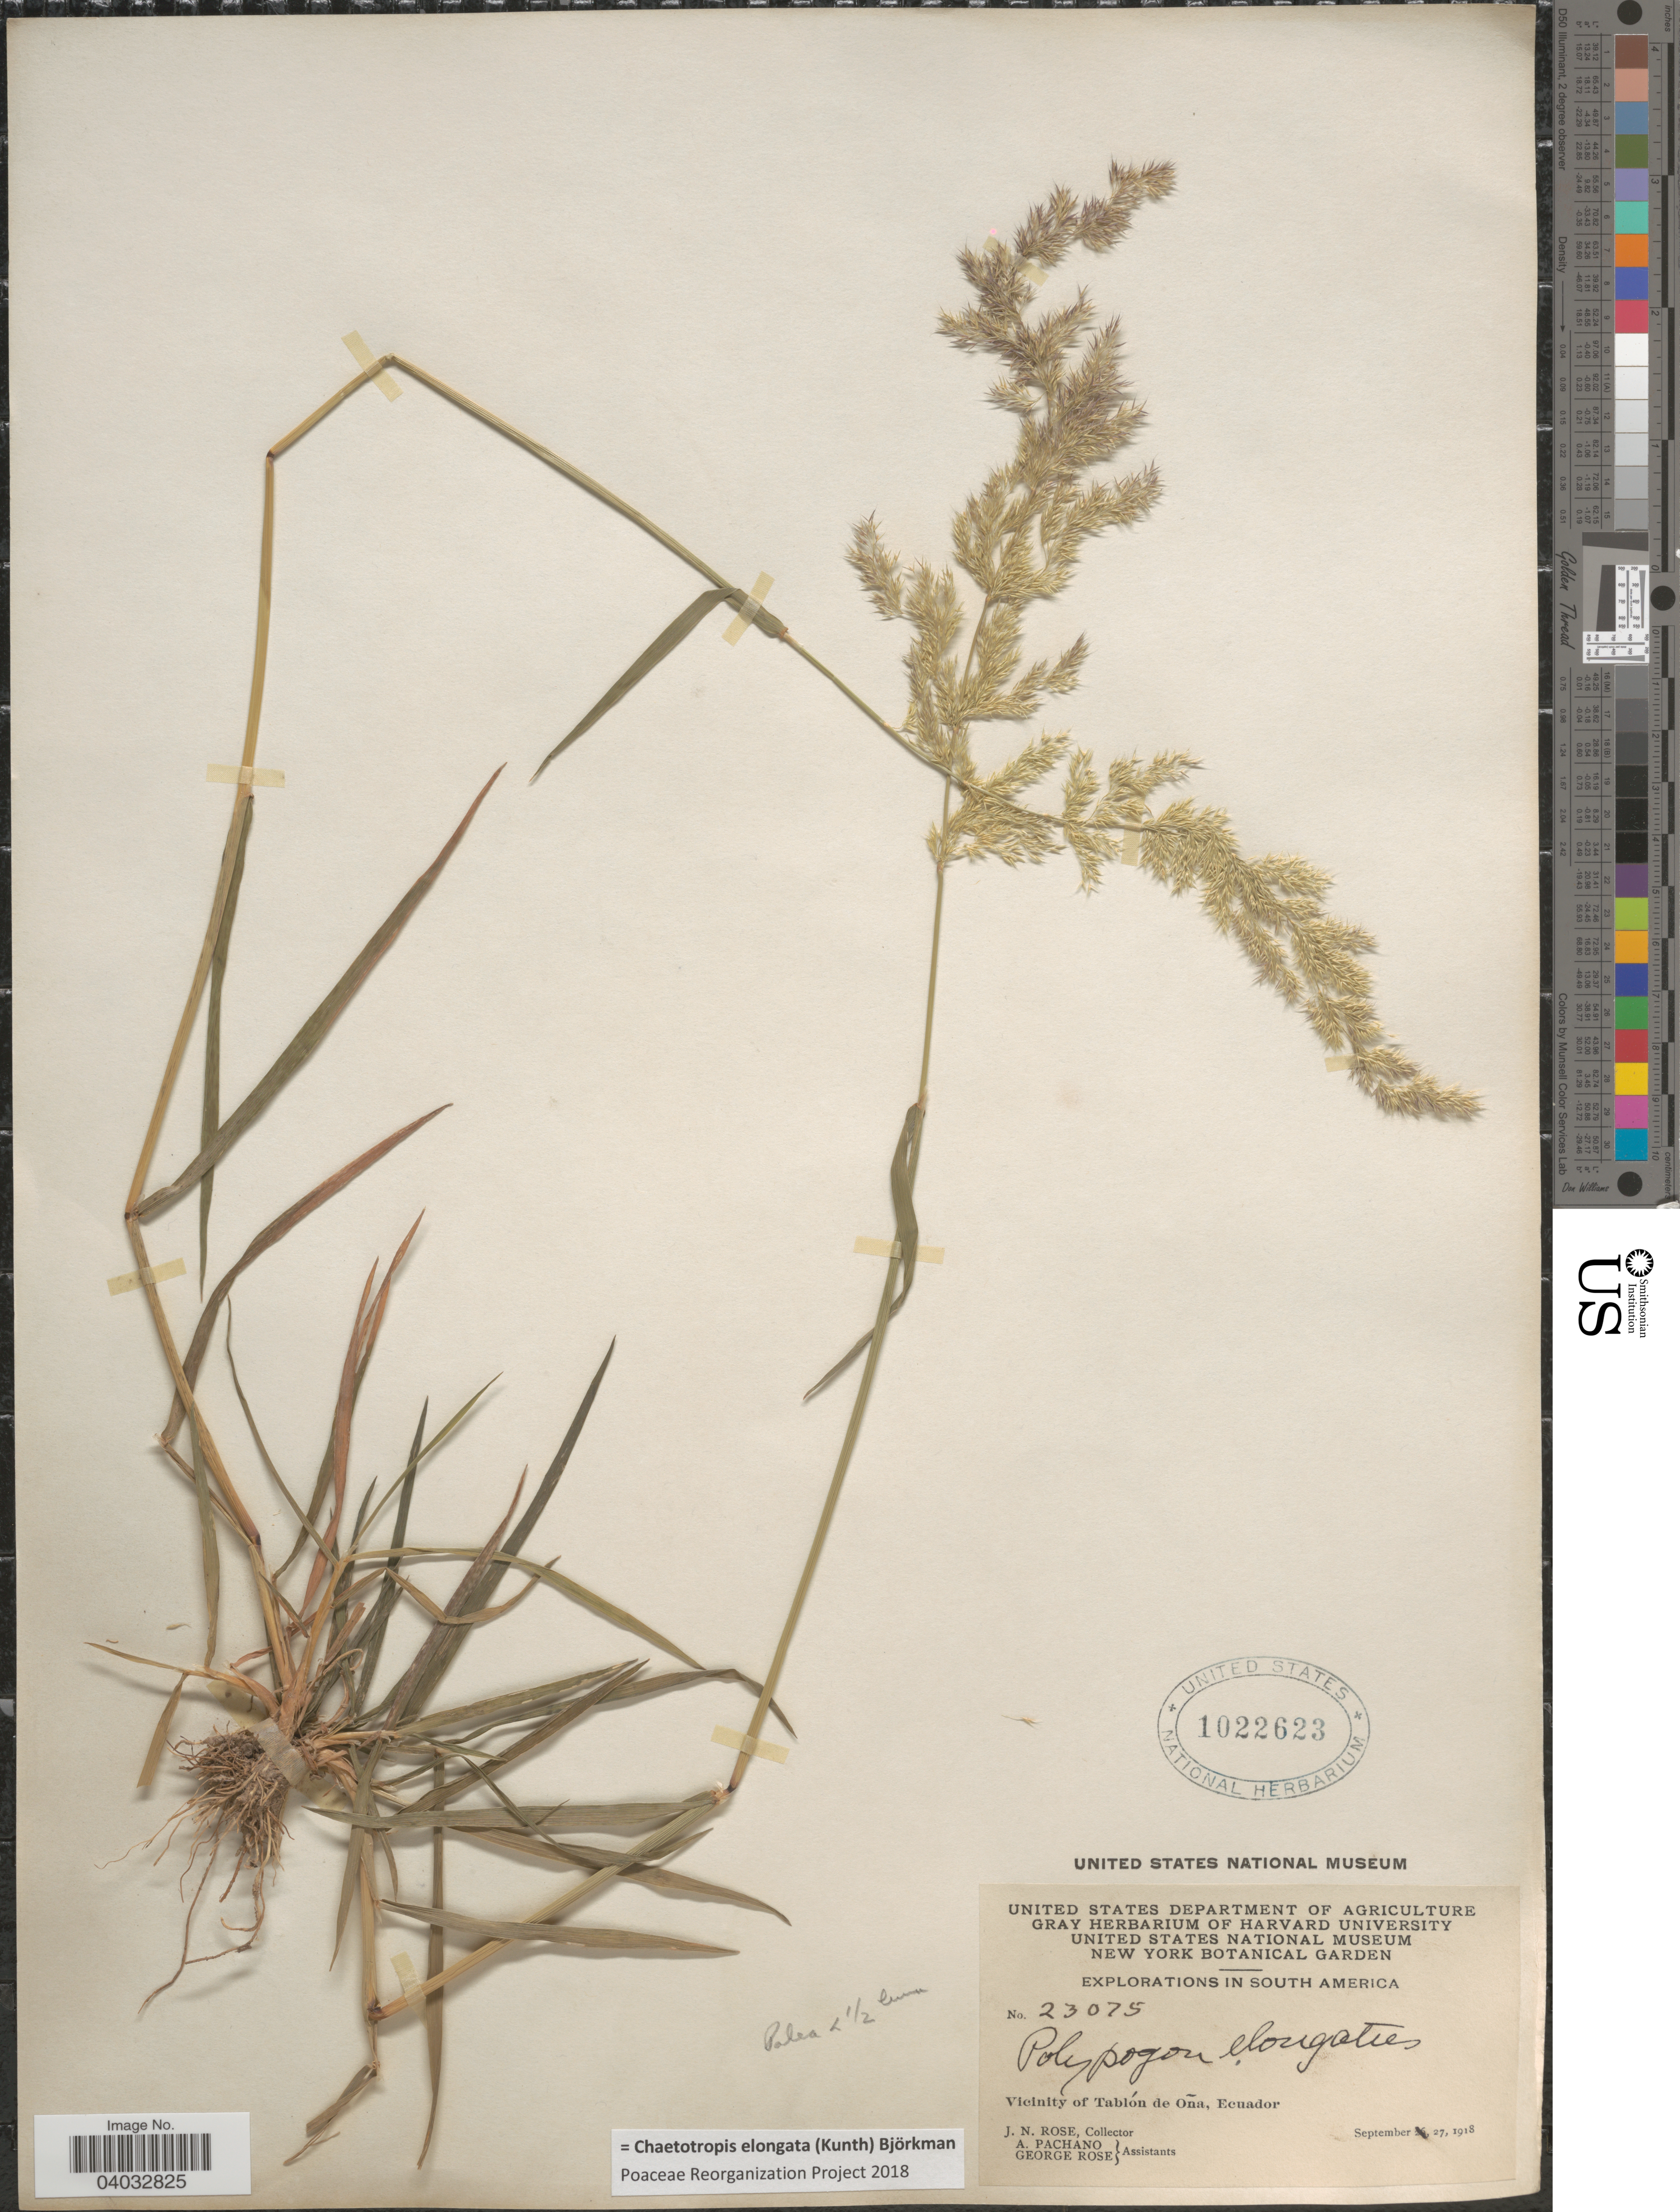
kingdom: Plantae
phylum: Tracheophyta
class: Liliopsida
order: Poales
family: Poaceae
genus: Chaetotropis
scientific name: Chaetotropis elongata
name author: (Kunth) Björkman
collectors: J. N. Rose, A. Pachano & G. Rose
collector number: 23075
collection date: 1918-09-27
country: Ecuador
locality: Vicinity of Tablón de Oña.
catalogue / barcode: US 1022623